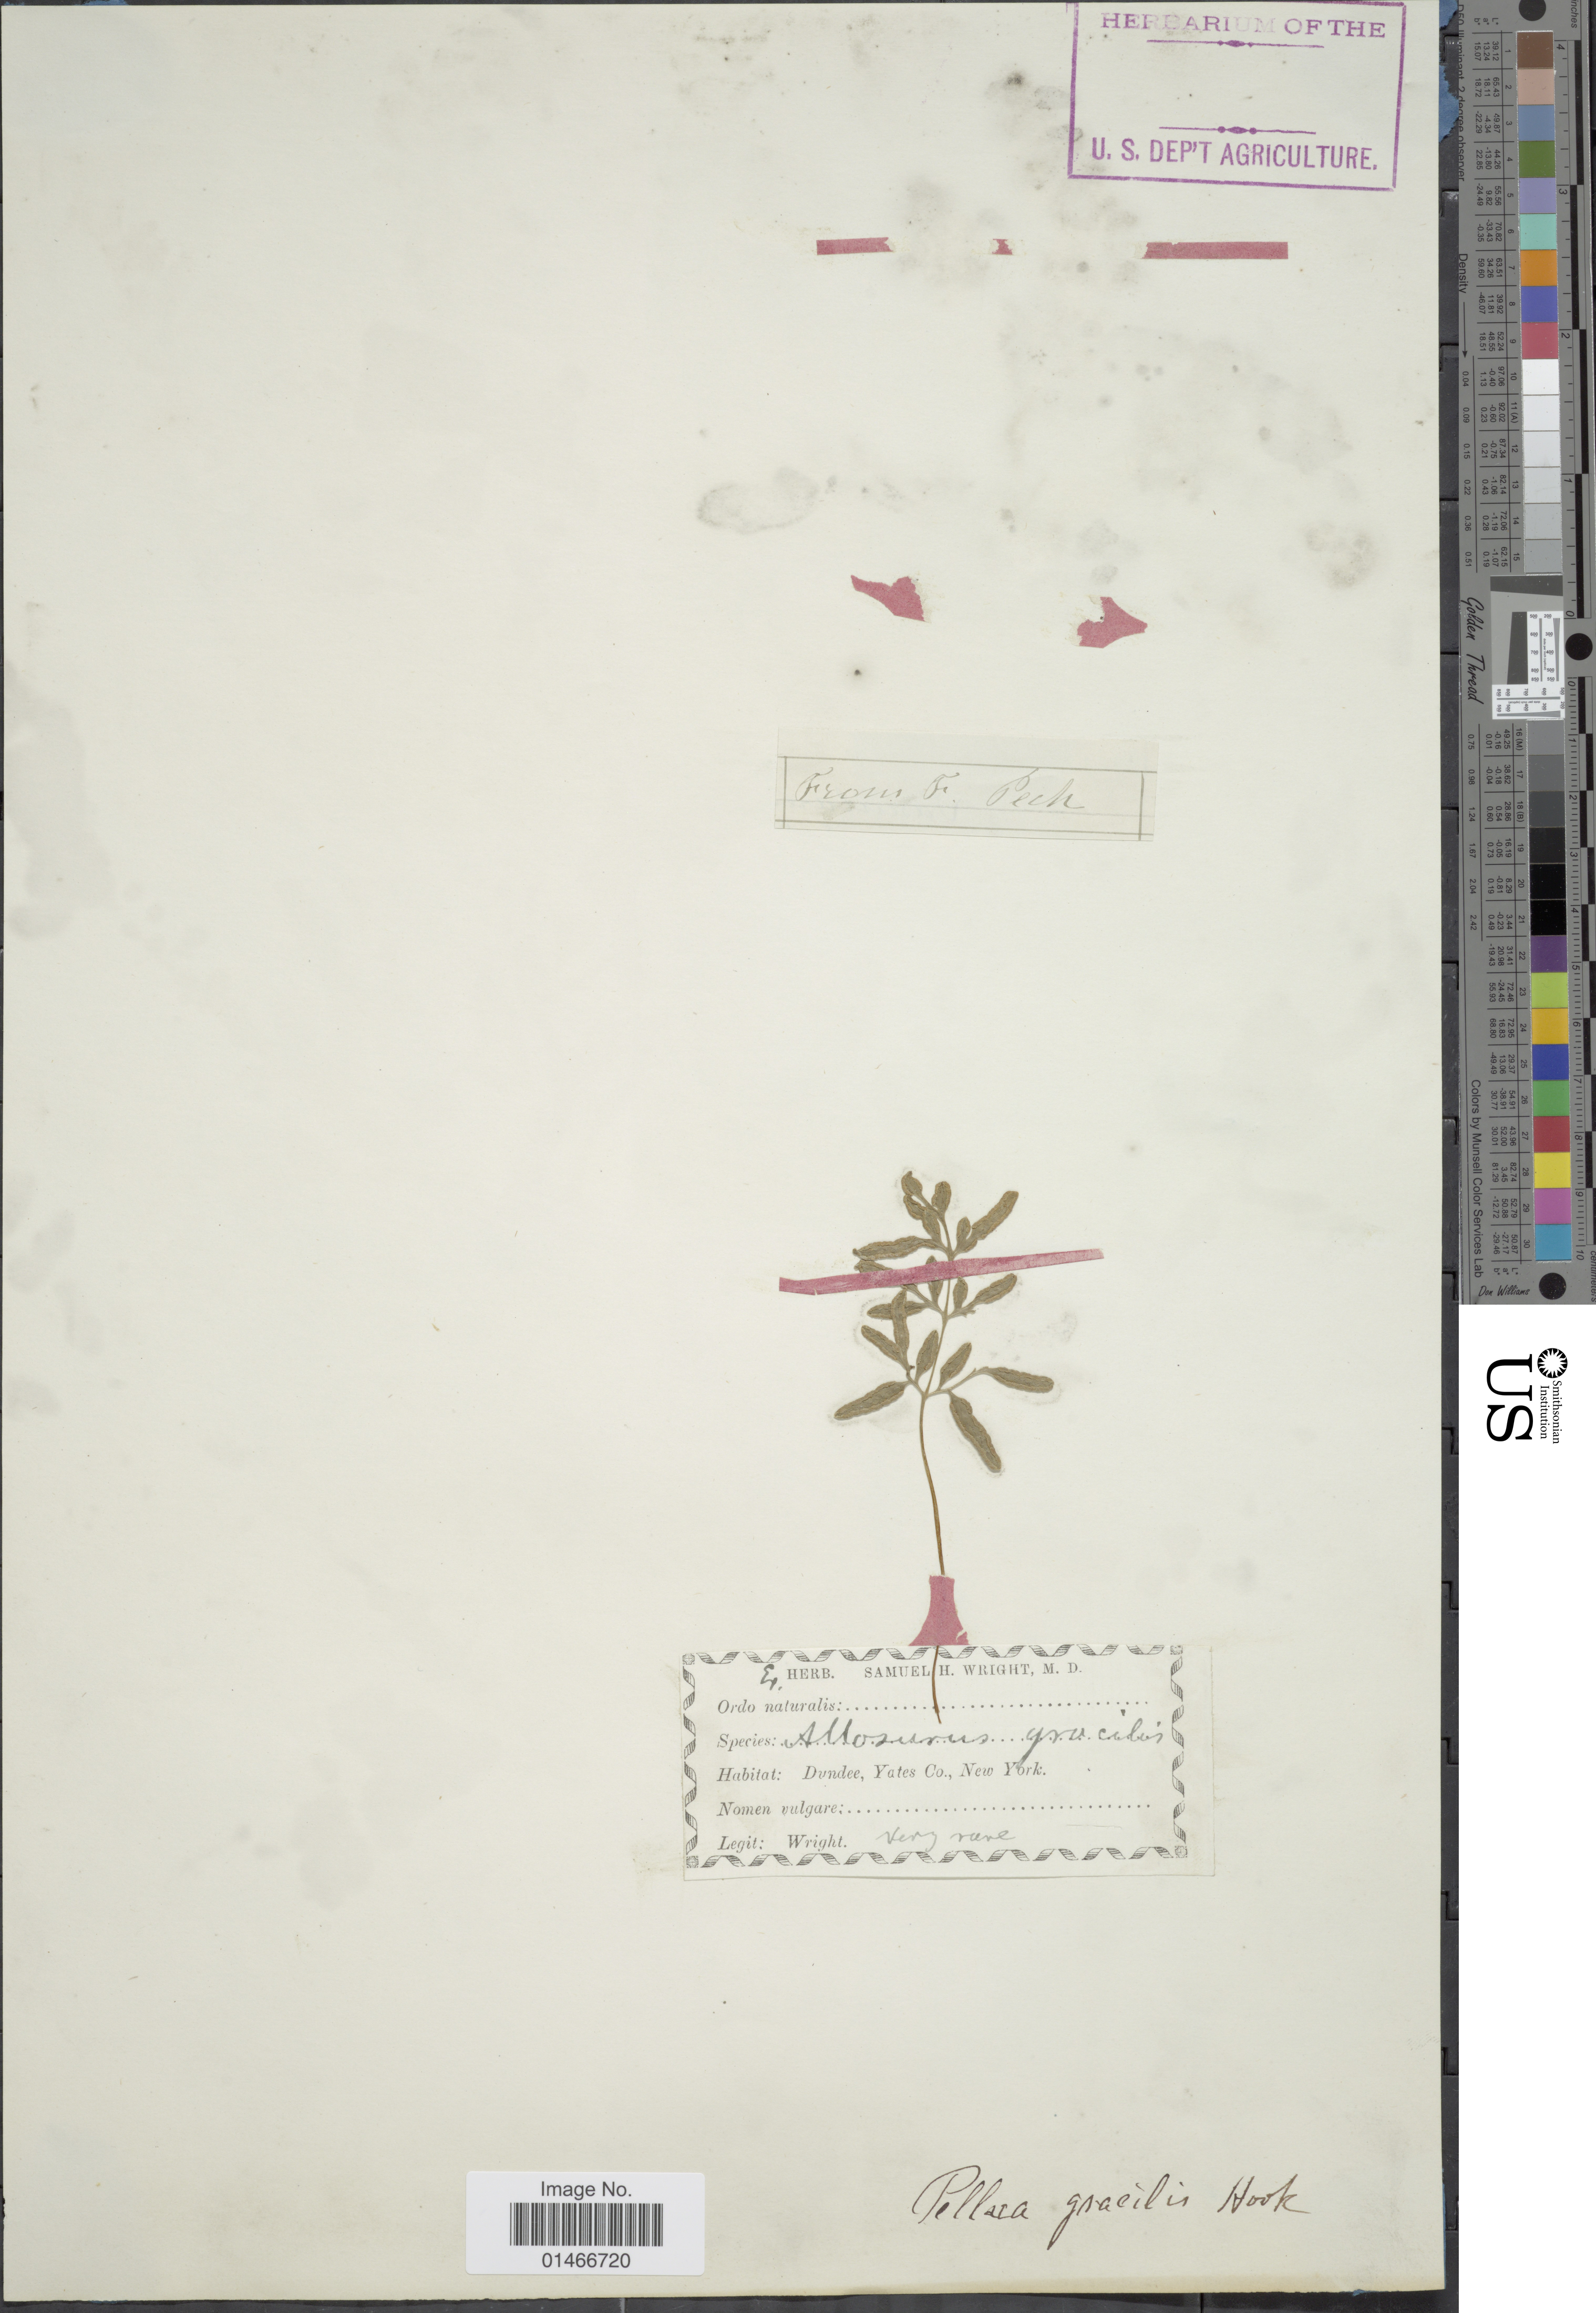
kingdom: Plantae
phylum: Tracheophyta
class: Polypodiopsida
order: Polypodiales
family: Pteridaceae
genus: Cryptogramma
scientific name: Cryptogramma stelleri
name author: (S.G. Gmel.) Prantl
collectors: S. H. Wright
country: United States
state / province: New York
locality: Dundee, Yates Co.